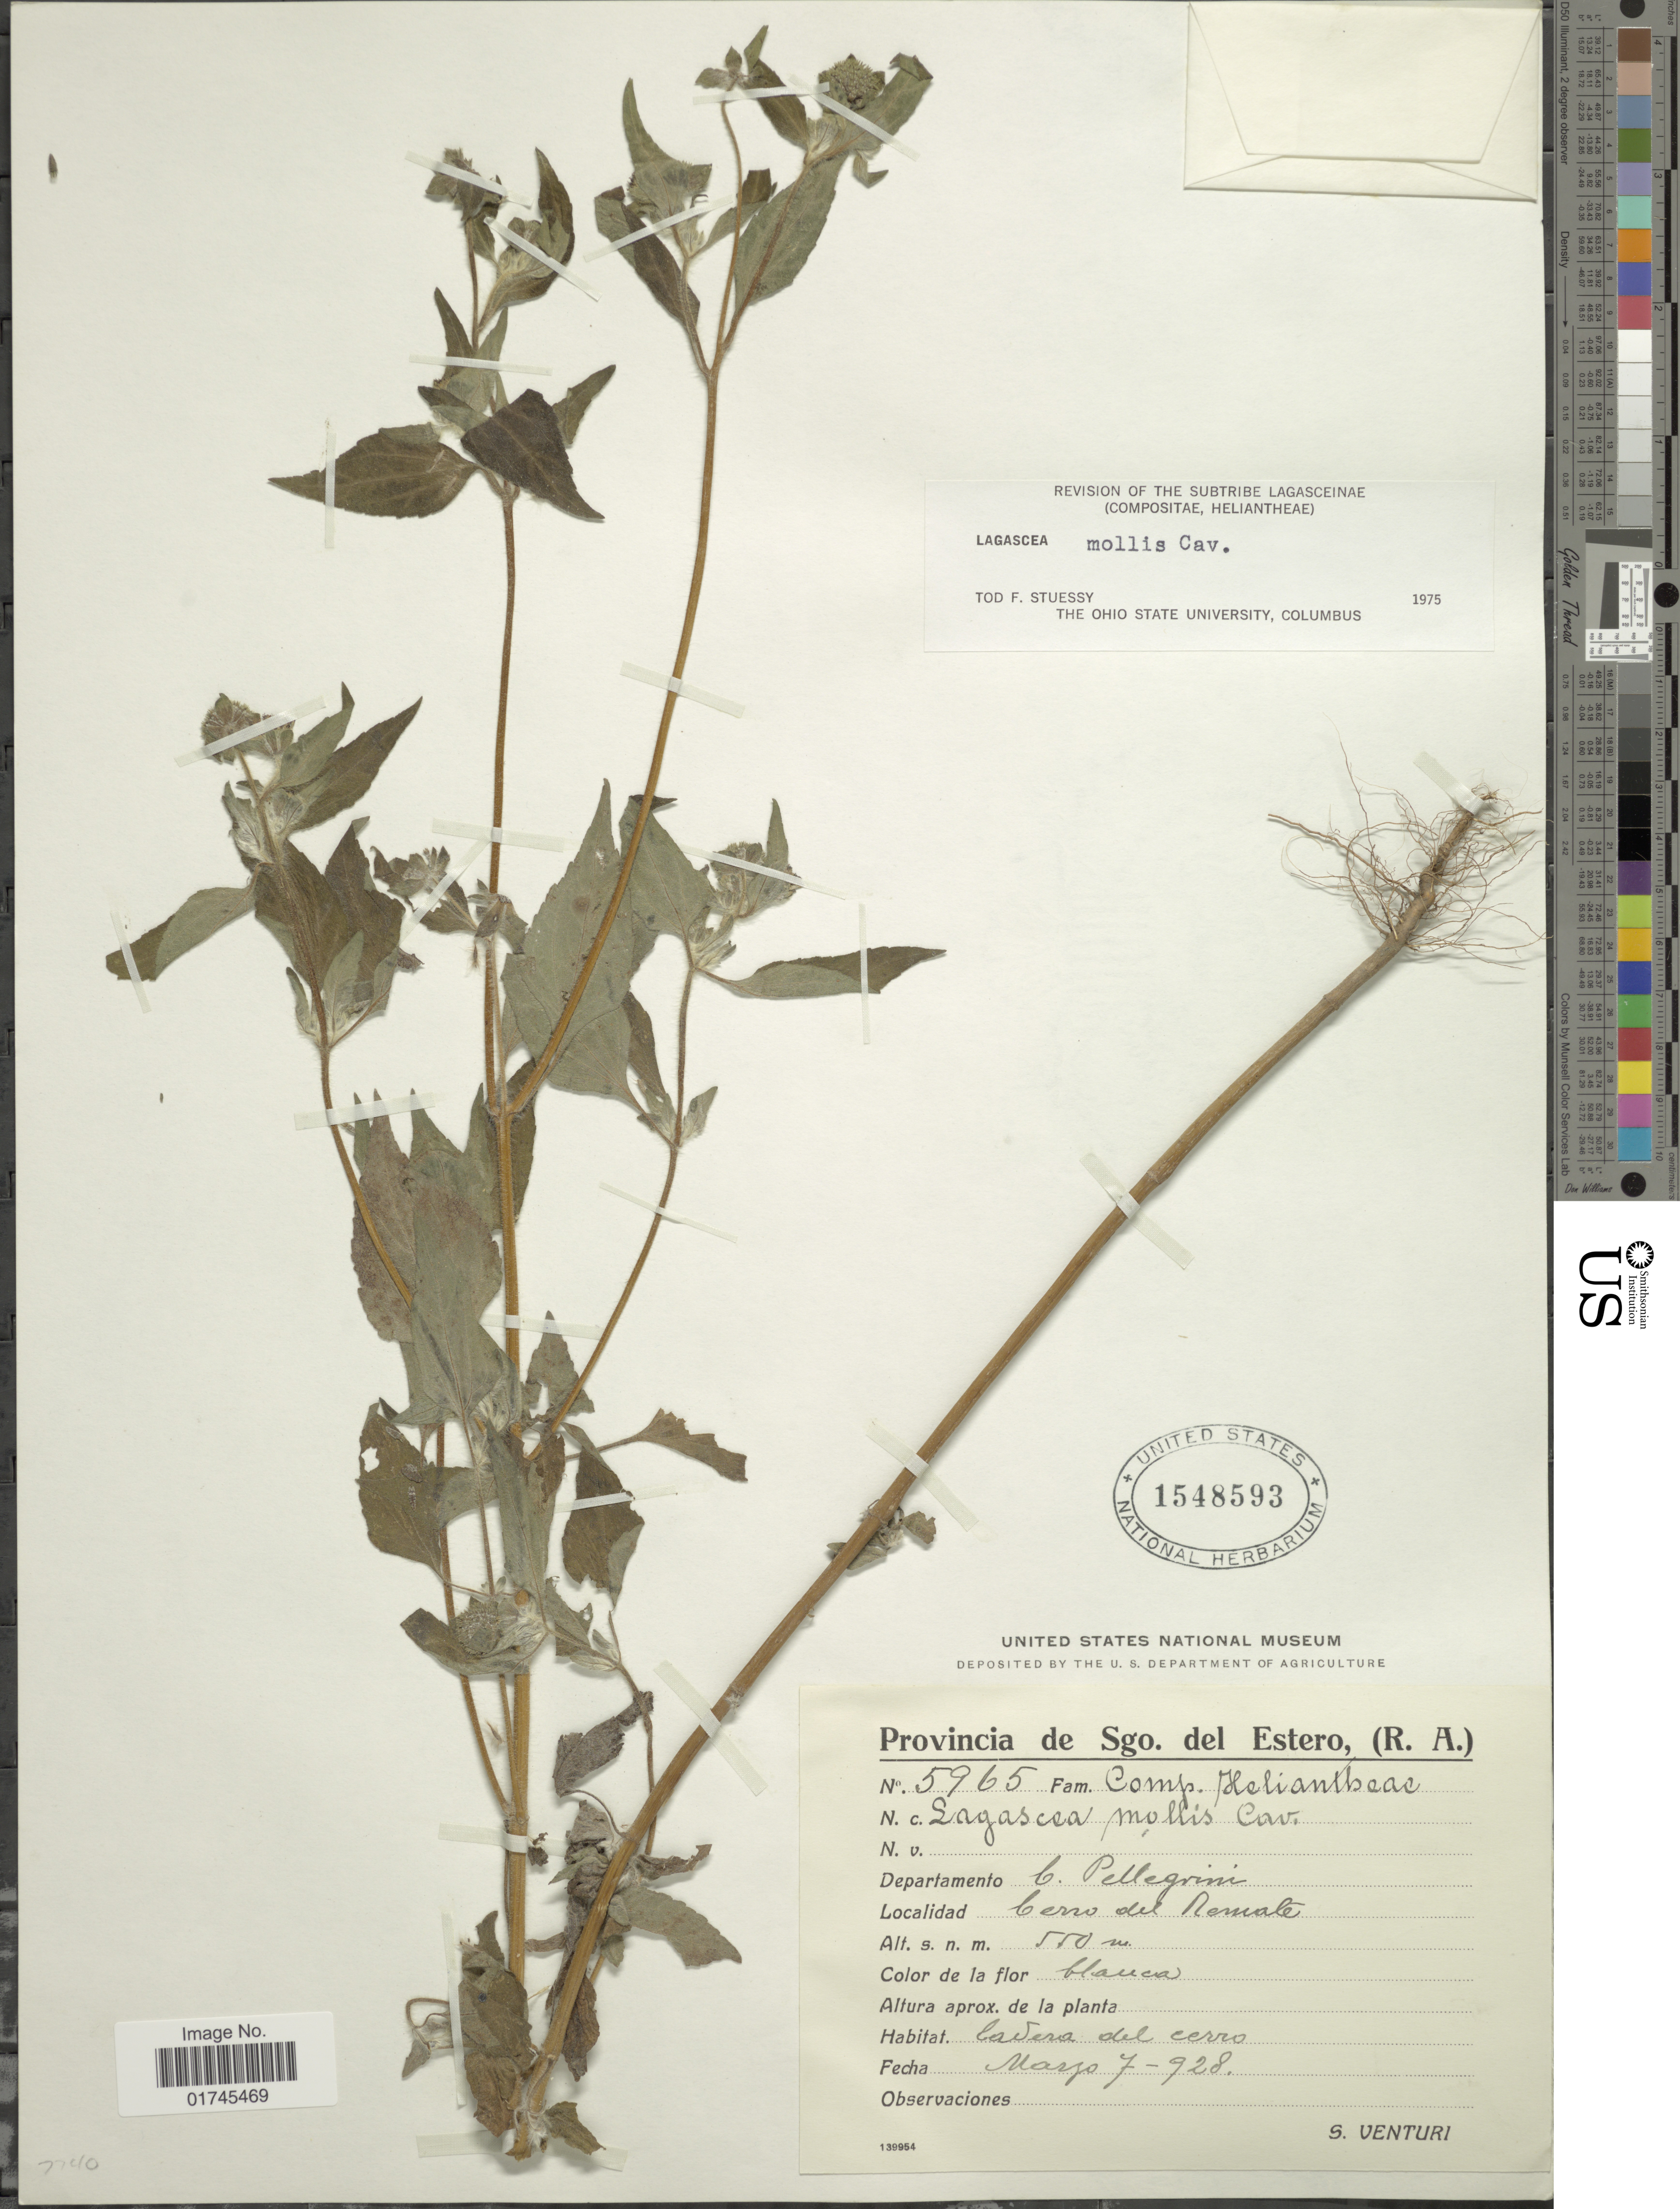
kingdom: Plantae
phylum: Tracheophyta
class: Magnoliopsida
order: Asterales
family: Asteraceae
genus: Lagascea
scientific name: Lagascea mollis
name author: Cav.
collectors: S. Venturi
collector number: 5965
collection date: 1928-03-07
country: Argentina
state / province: Santiago del Estero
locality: (R.A.) Departamento C. Pellegrini, Cero del Remate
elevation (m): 550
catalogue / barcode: US 1548593